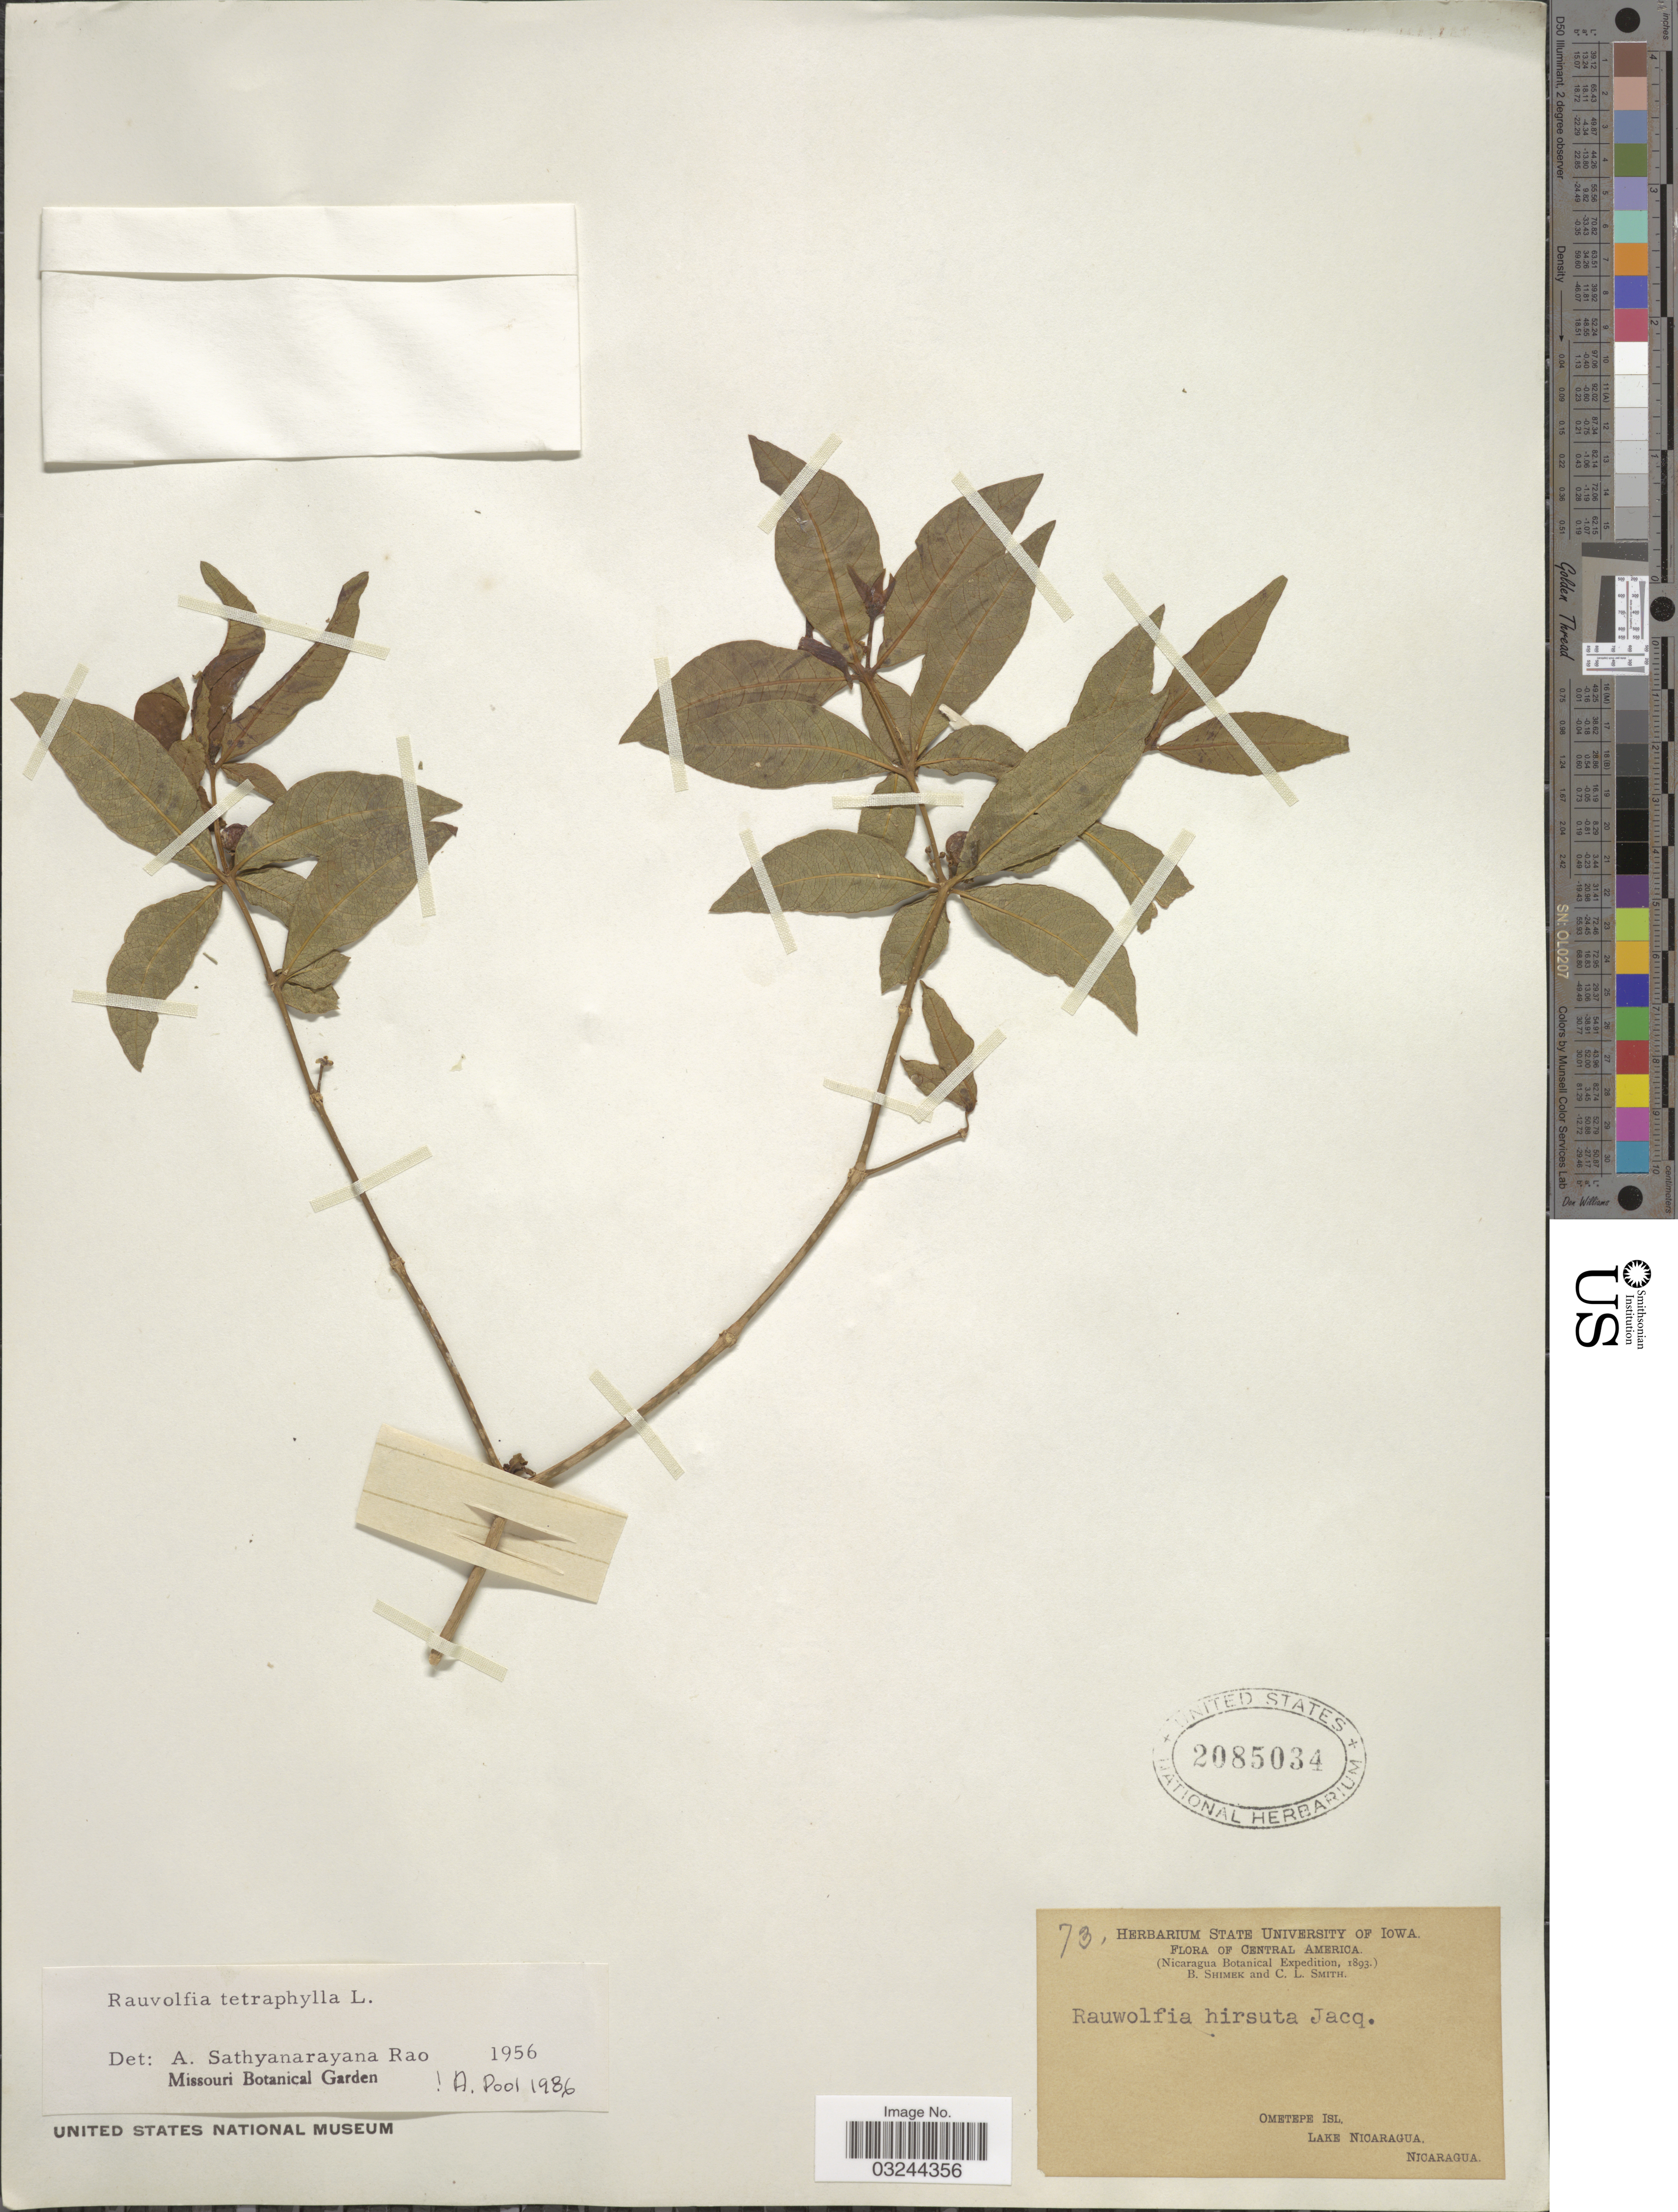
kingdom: Plantae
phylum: Tracheophyta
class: Magnoliopsida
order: Gentianales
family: Apocynaceae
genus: Rauvolfia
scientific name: Rauvolfia tetraphylla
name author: L.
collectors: B. Shimek & C. L. Smith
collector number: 73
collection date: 1893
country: Nicaragua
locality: Ometepe Isl., Lake Nicaragua.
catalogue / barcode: US 2085034